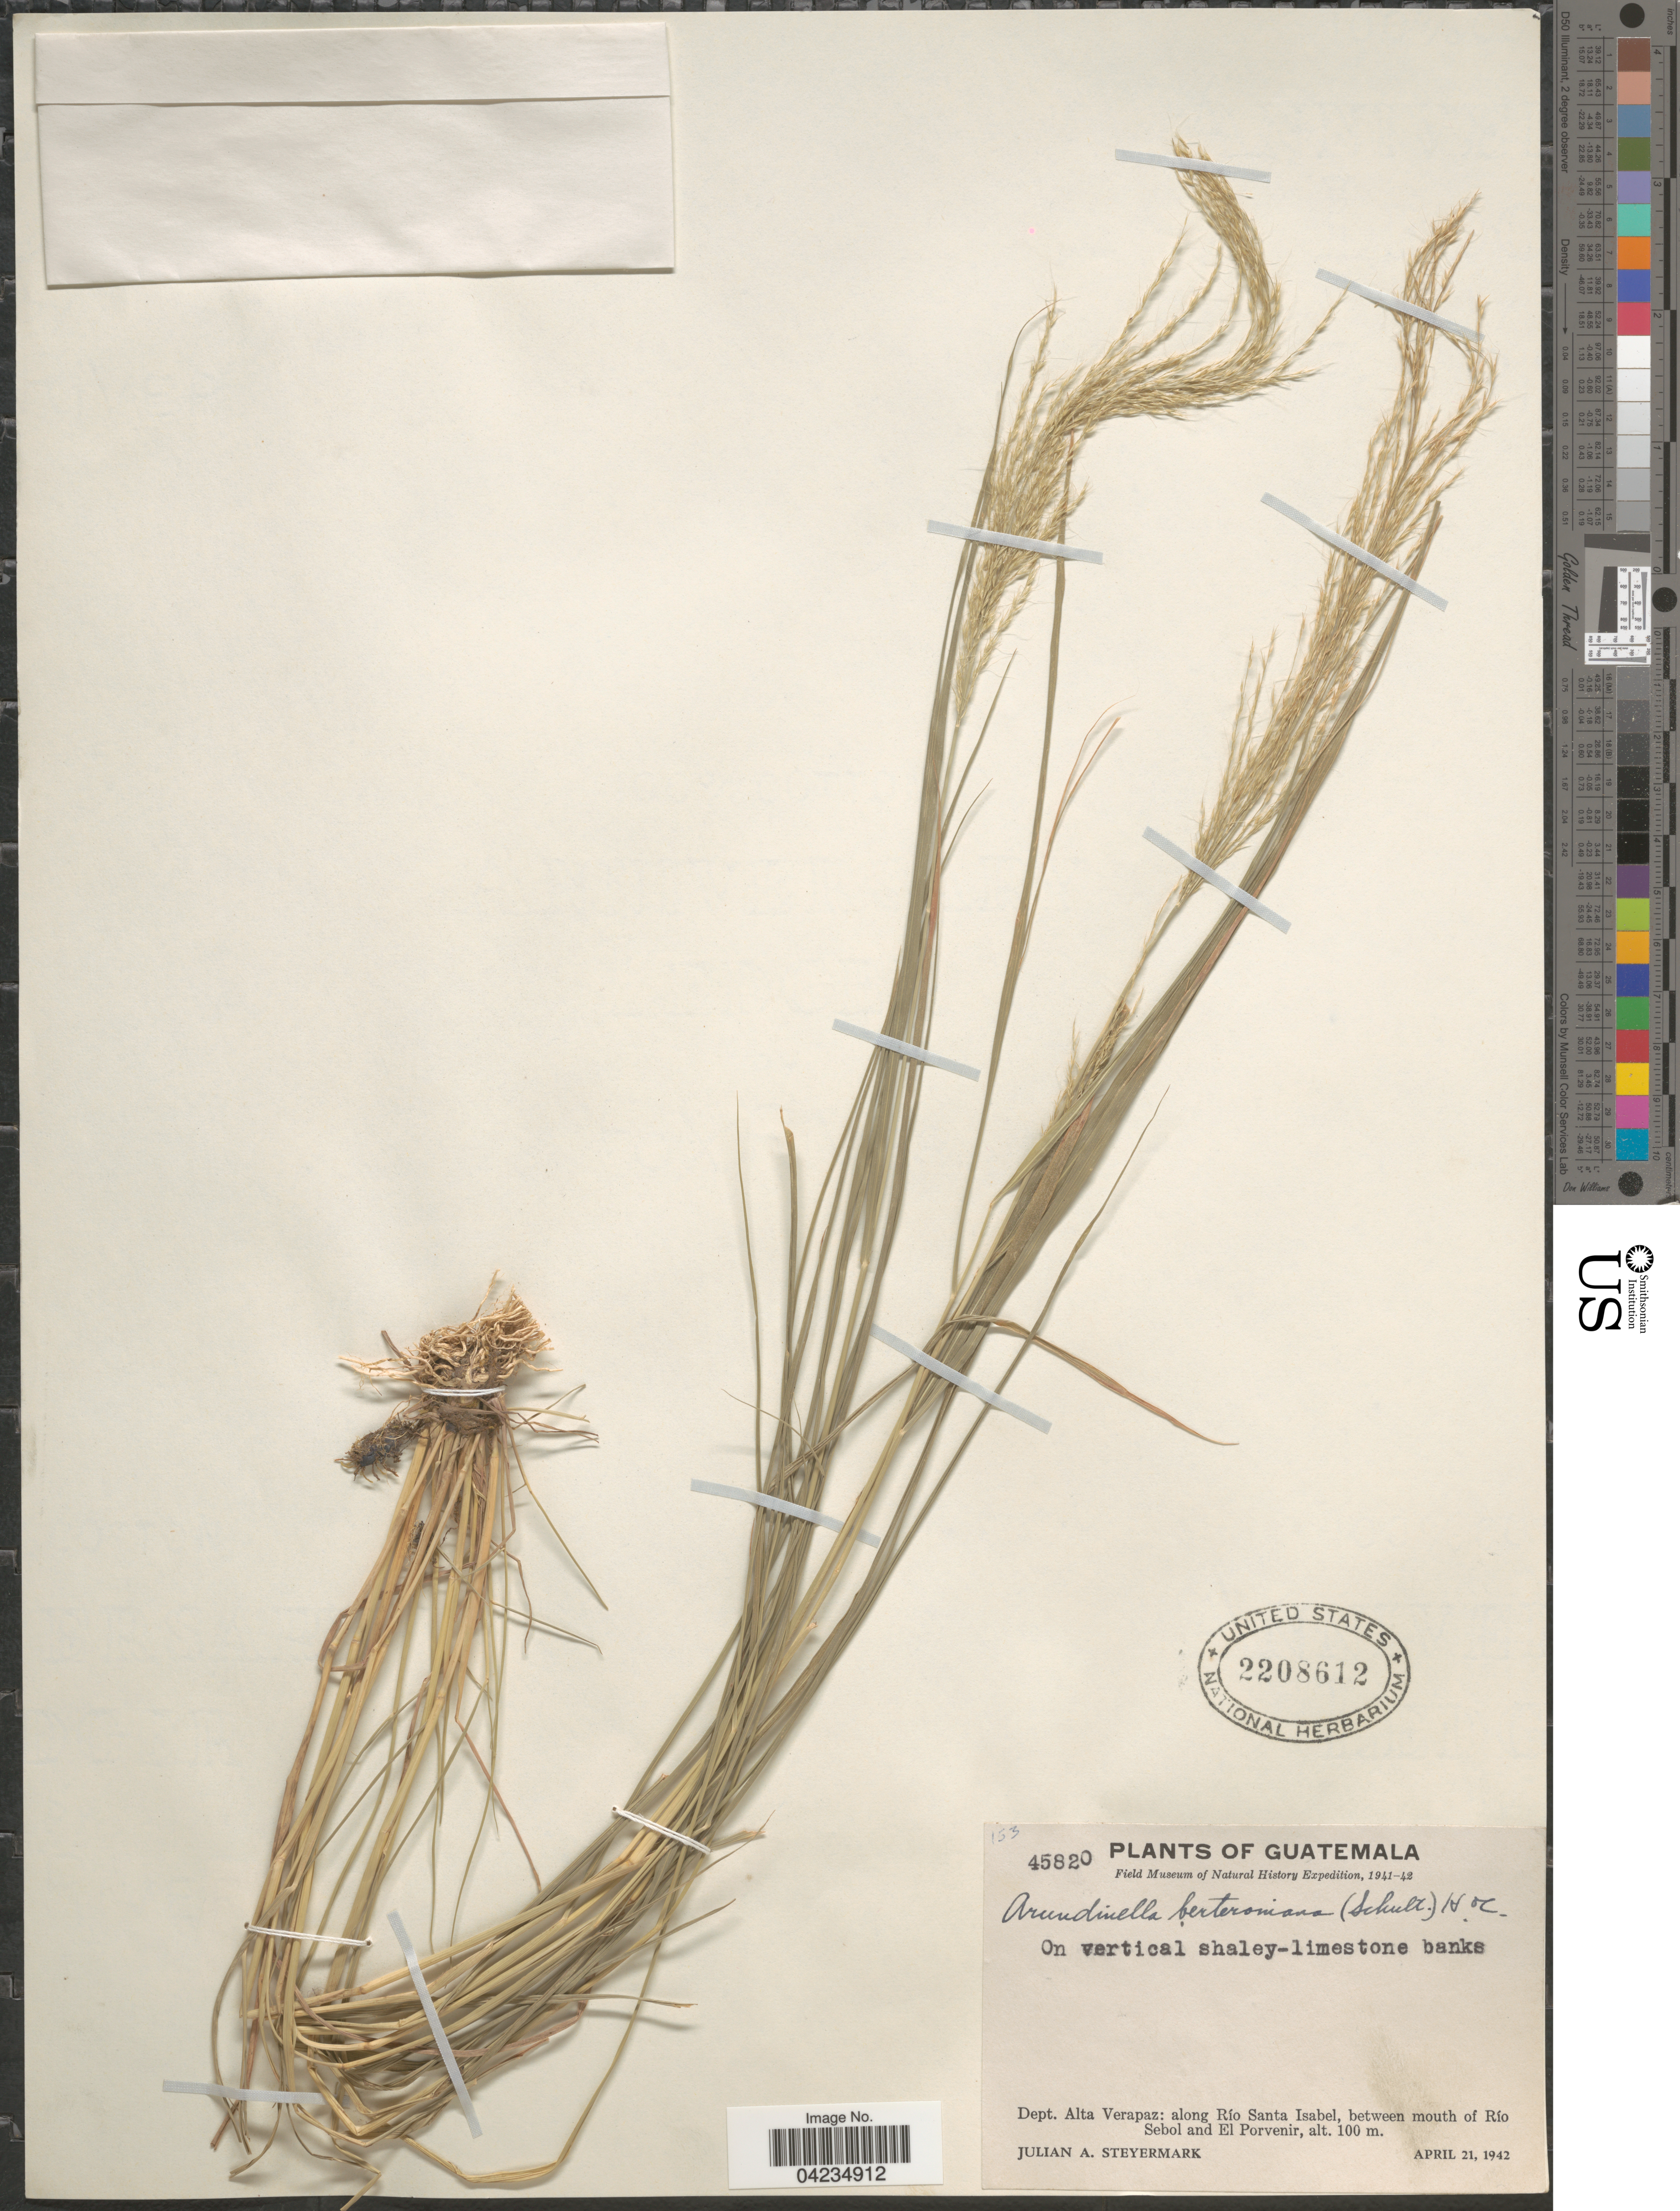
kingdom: Plantae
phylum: Tracheophyta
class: Liliopsida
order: Poales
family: Poaceae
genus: Arundinella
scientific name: Arundinella berteroniana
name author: (Schult.) Hitchc. & Chase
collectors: J. Steyermark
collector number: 45820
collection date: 1942-04-21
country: Guatemala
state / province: Alta Verapaz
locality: Field Museum of Natural History Expedition, 1941-42. Dept. Alta Verapaz: along Río Santa Izabel, between mouth of Río Sebol and El Porvenir.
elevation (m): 100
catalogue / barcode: US 2208612